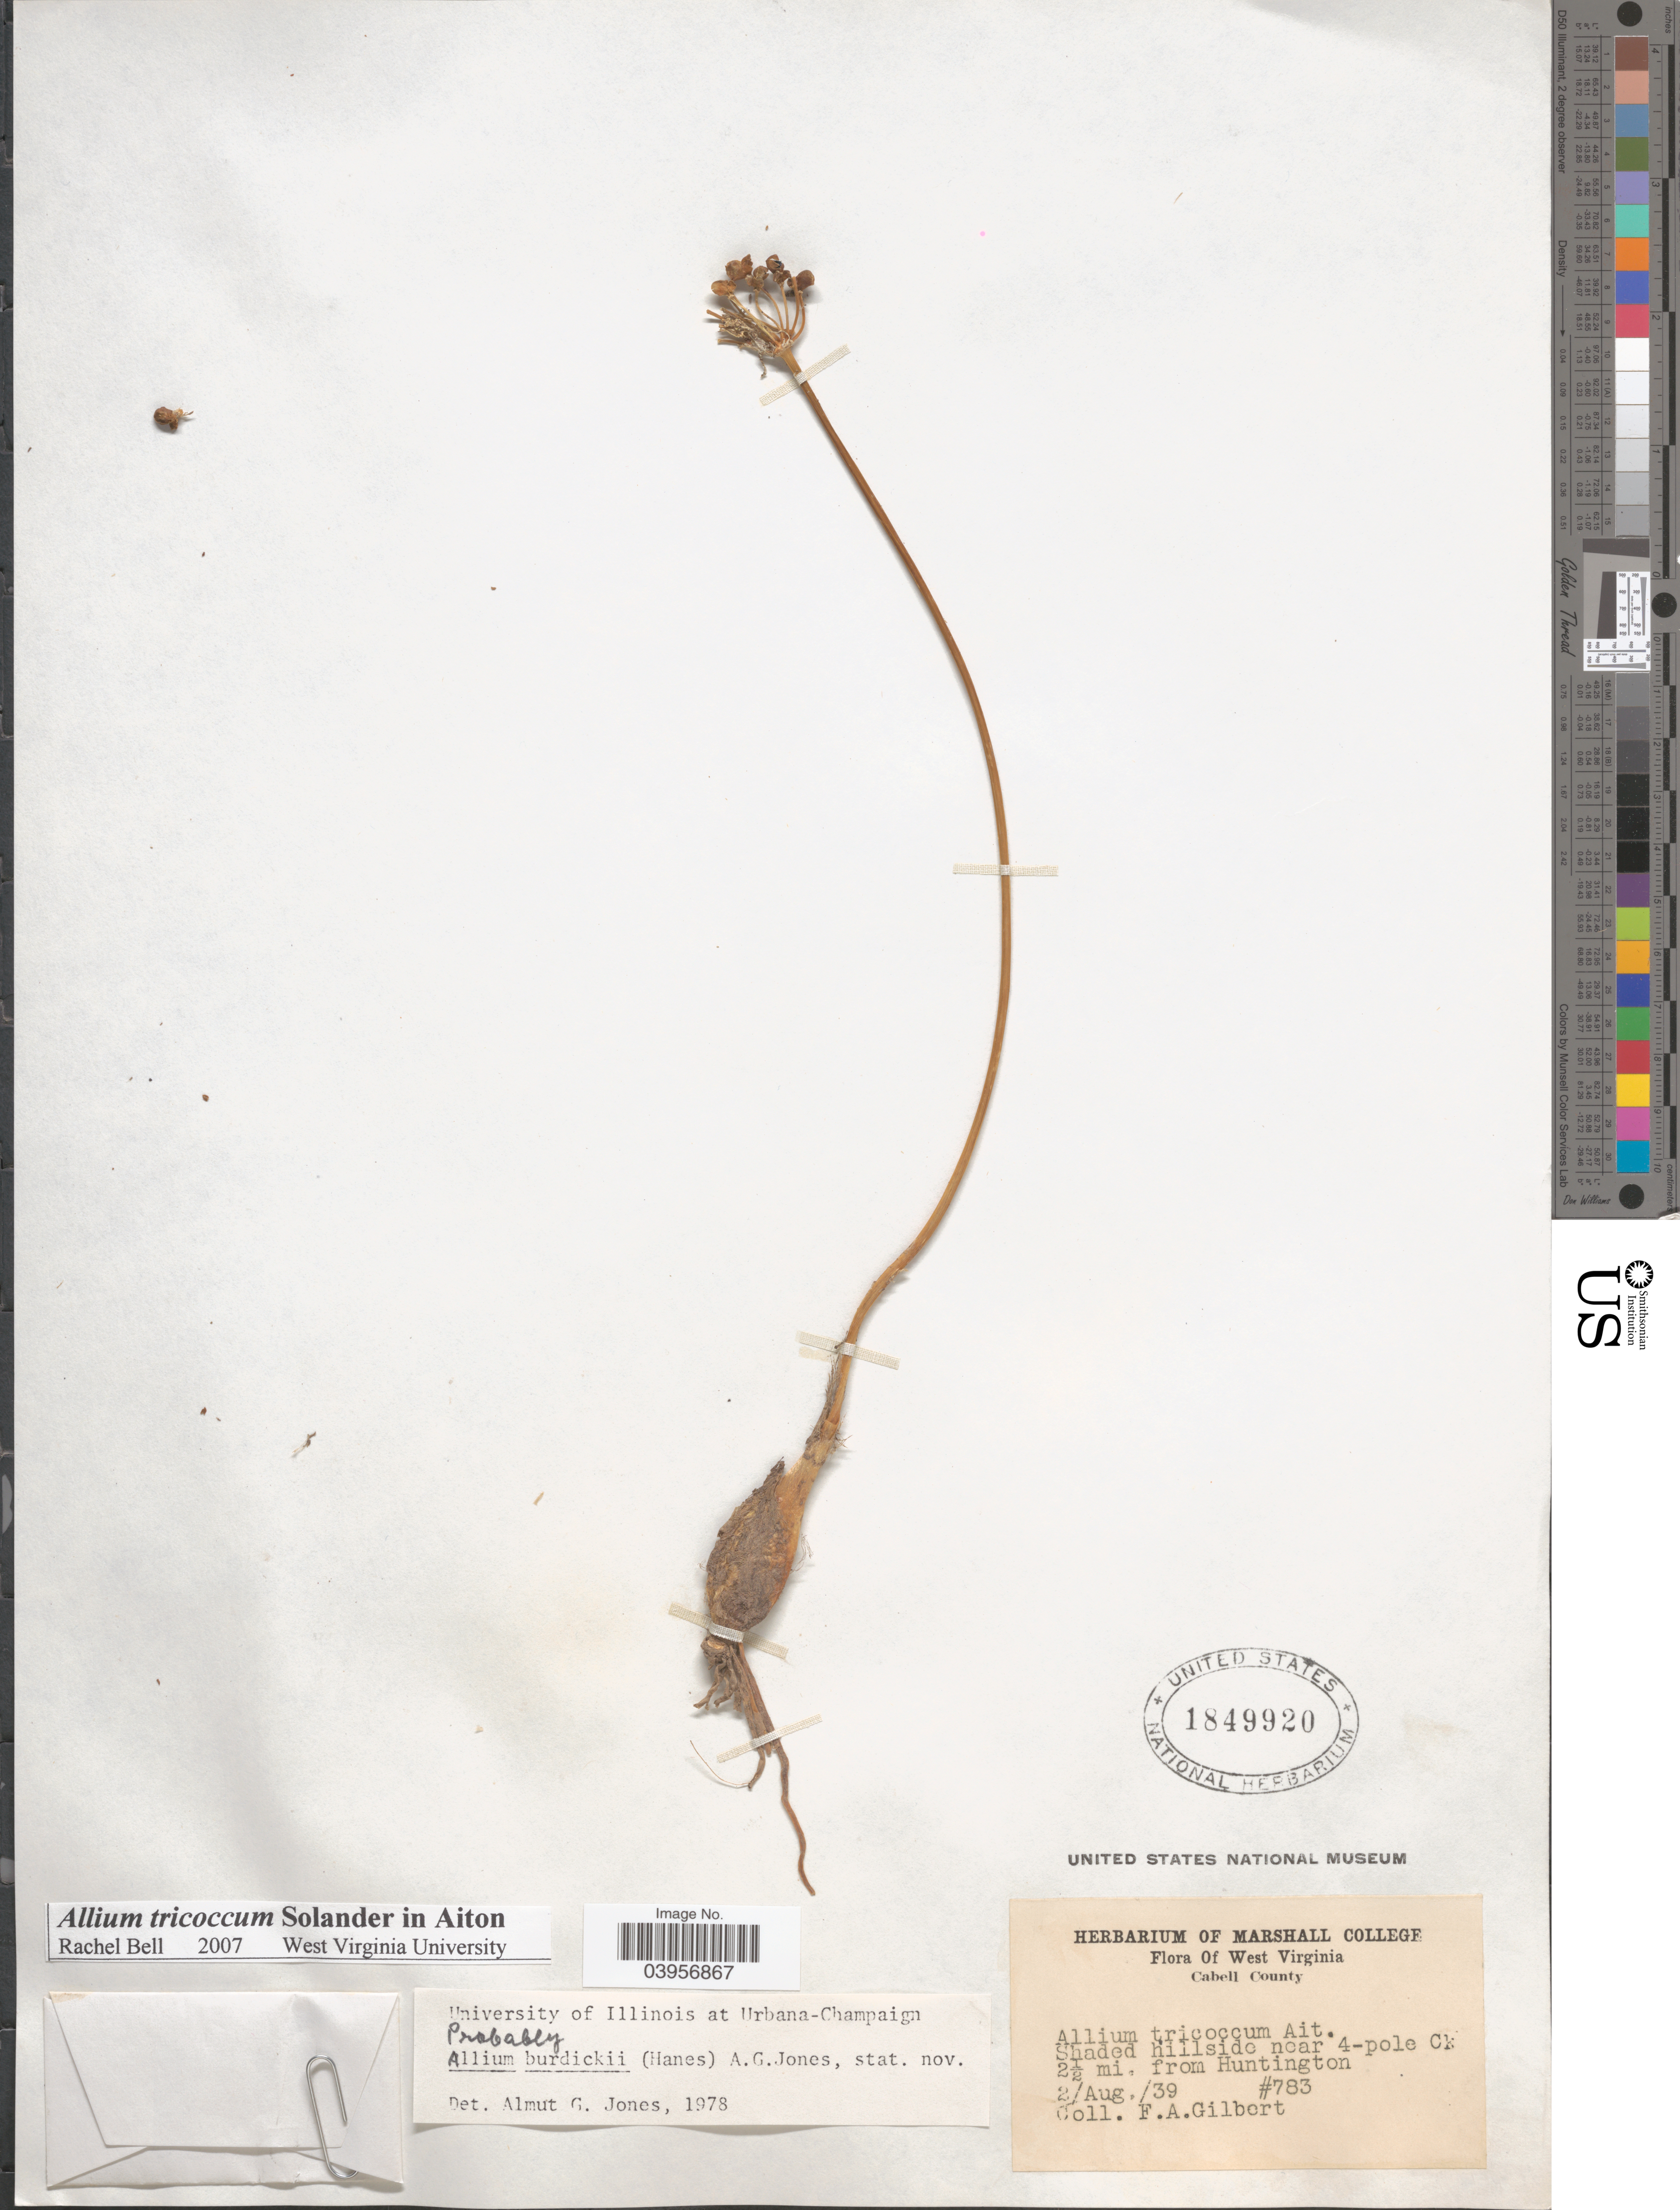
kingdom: Plantae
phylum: Tracheophyta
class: Liliopsida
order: Asparagales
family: Amaryllidaceae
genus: Allium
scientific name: Allium tricoccum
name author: Aiton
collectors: F. A. Gilbert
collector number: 783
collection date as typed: Transcribed d/m/y: 2/8/39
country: United States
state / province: West Virginia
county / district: Cabell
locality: Cabell County. Shaded hillside near 4-pole Ck 2½ mi. from Huntington.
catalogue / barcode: US 1849920